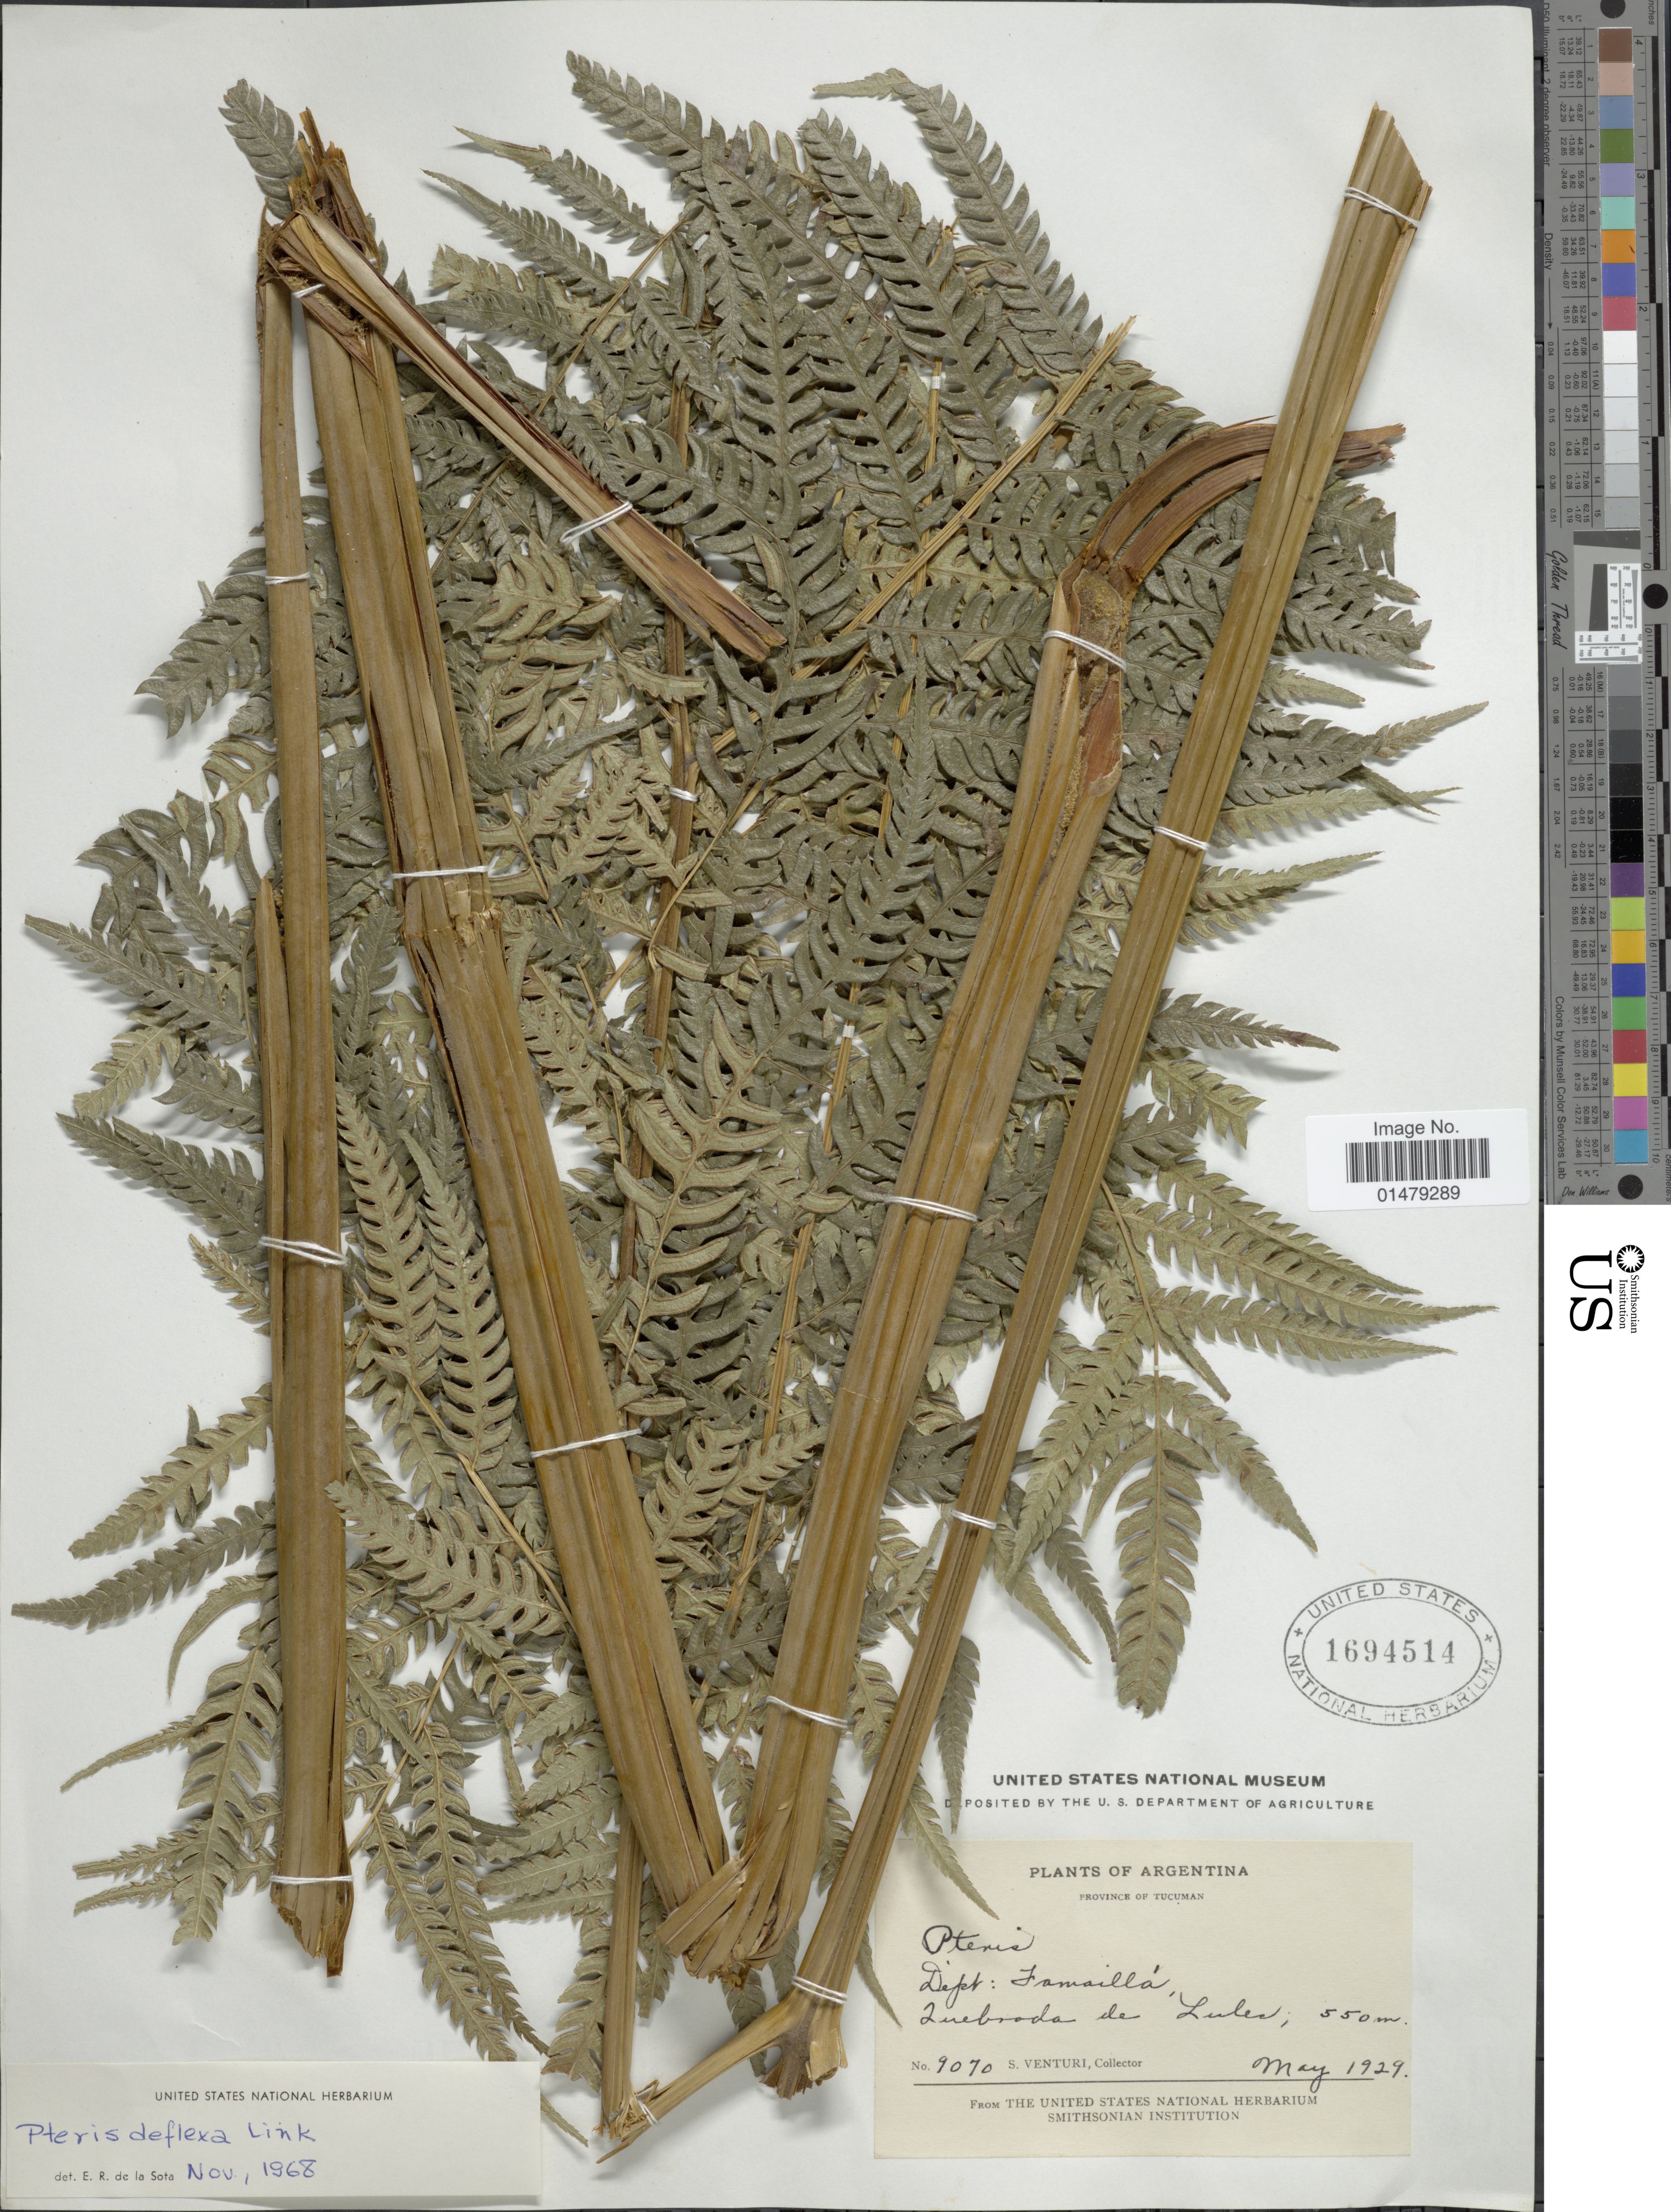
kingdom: Plantae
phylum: Tracheophyta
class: Polypodiopsida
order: Polypodiales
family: Pteridaceae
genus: Pteris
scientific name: Pteris deflexa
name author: Link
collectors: S. Venturi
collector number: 9070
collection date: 1929-05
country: Argentina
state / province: Tucumán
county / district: Famailla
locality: Quebrada de Lules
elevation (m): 550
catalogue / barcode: US 1694514